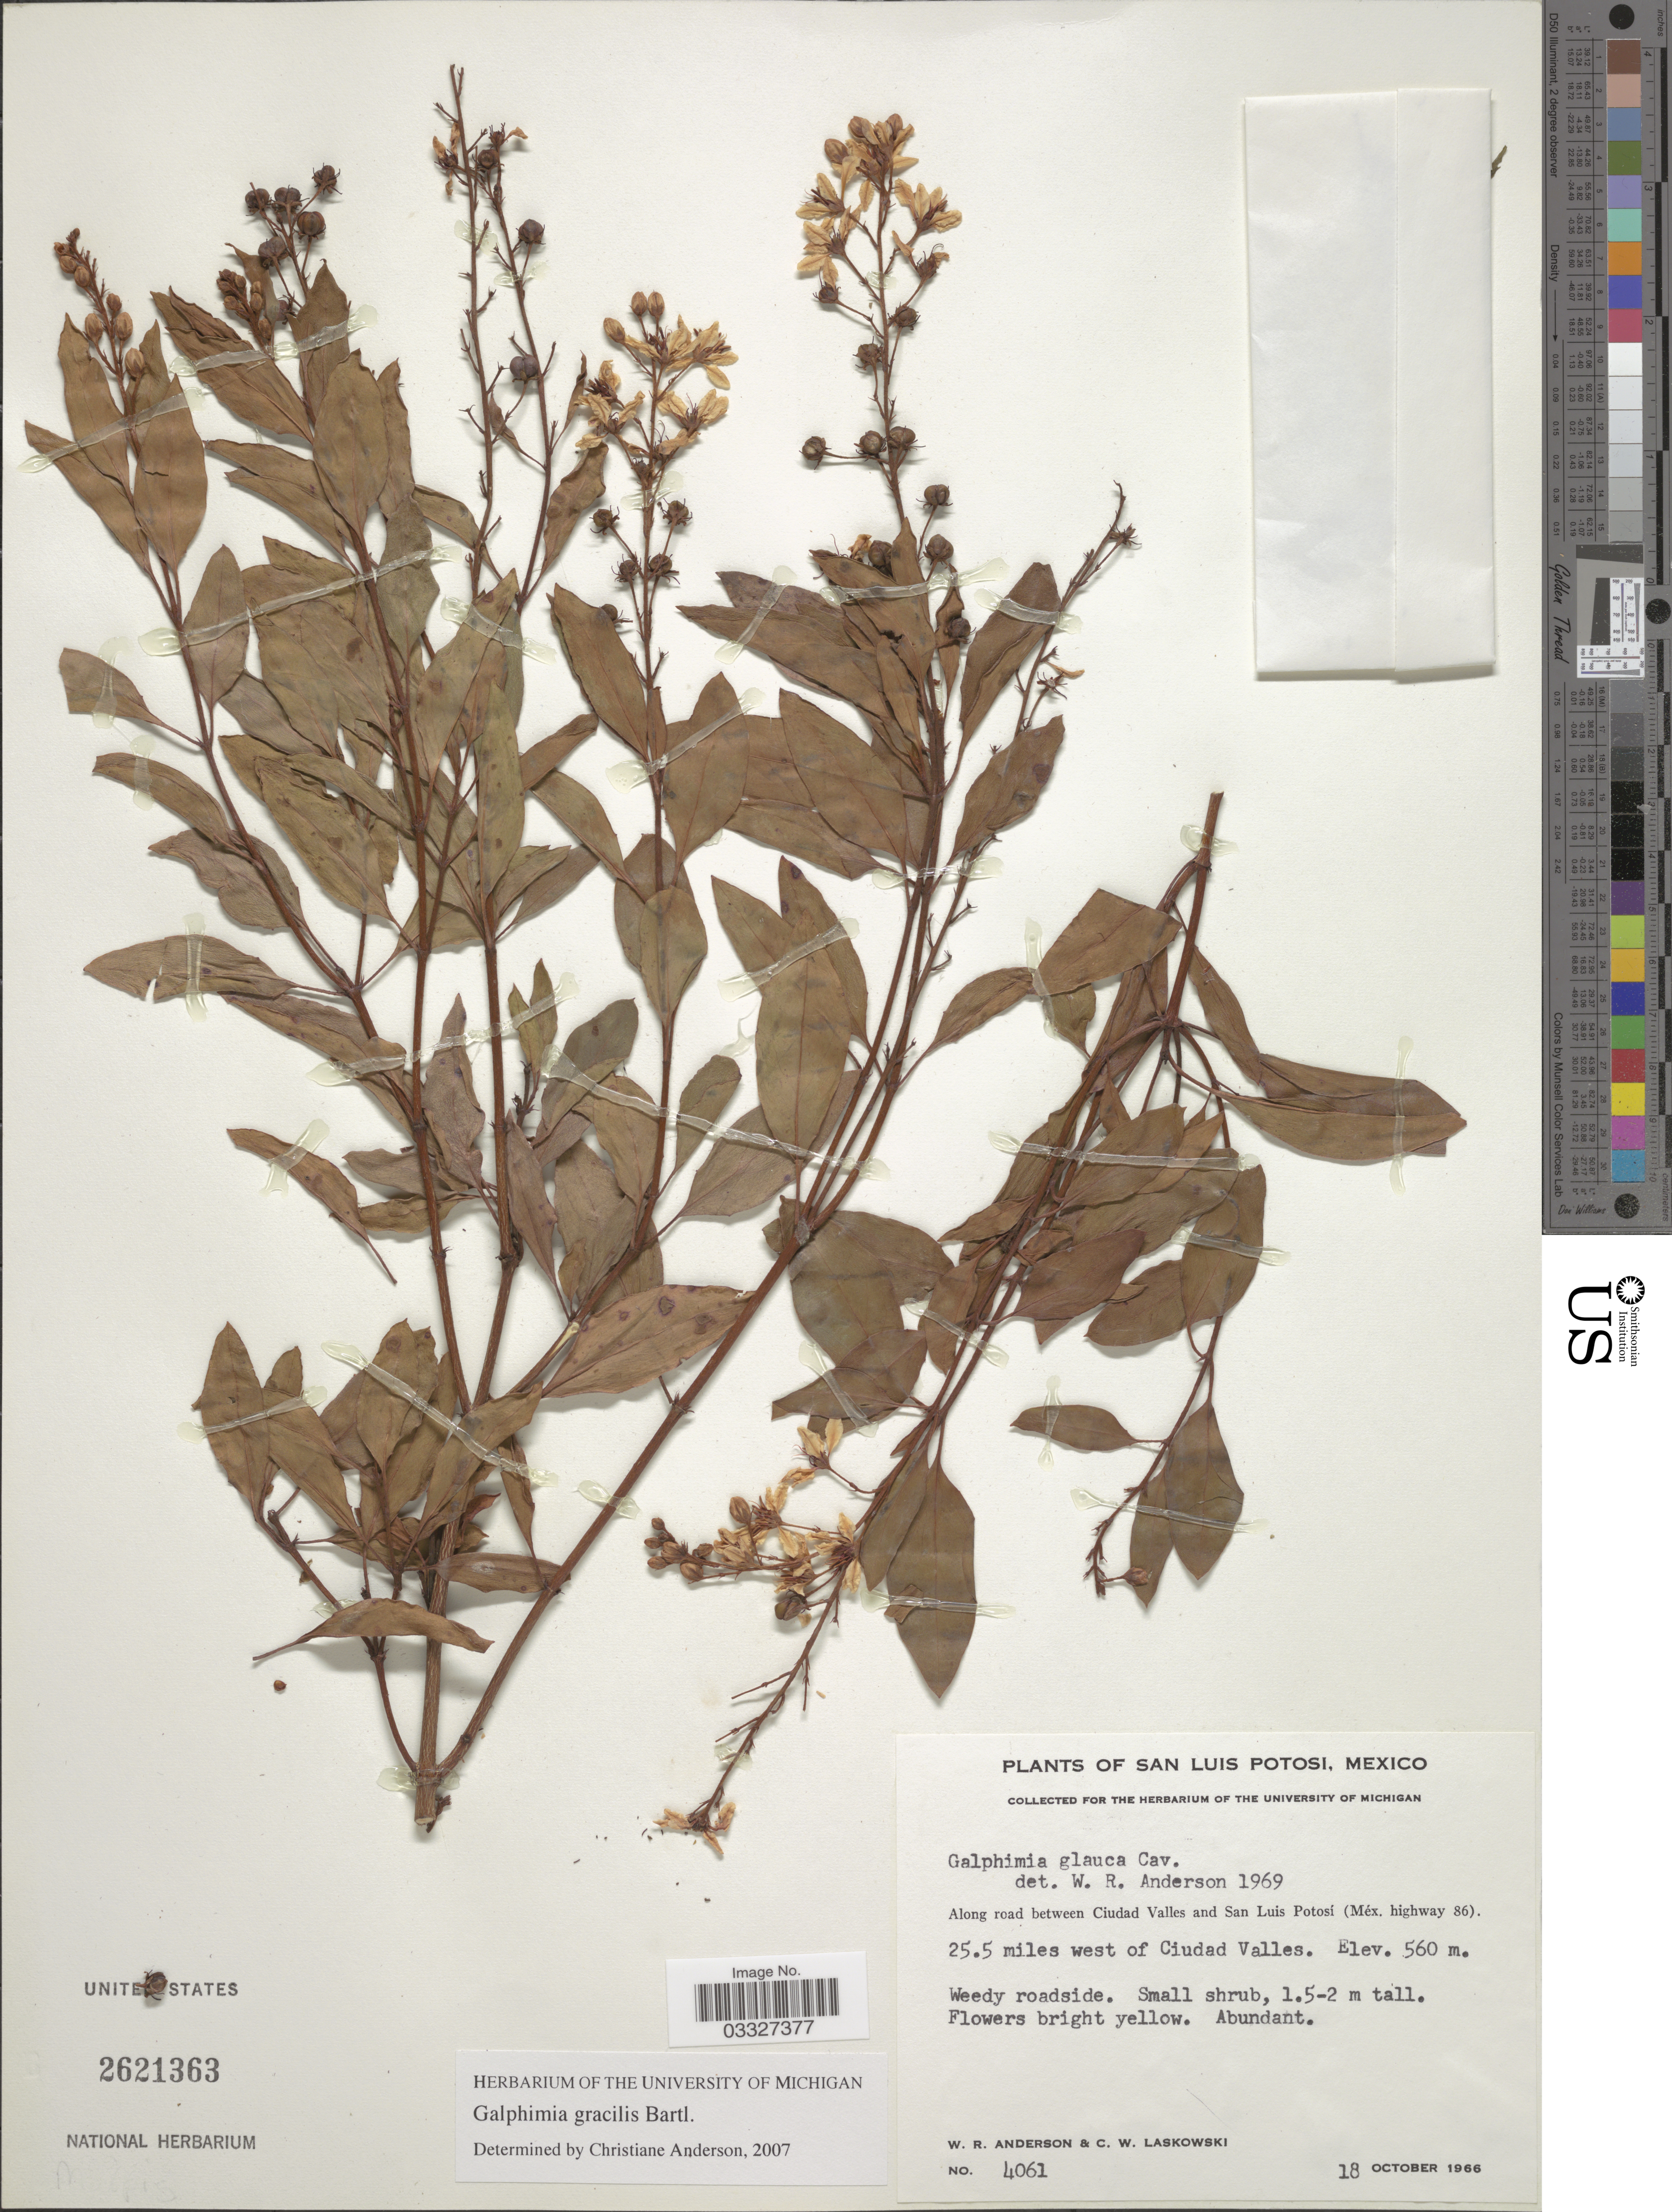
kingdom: Plantae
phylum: Tracheophyta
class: Magnoliopsida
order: Malpighiales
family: Malpighiaceae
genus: Galphimia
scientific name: Galphimia gracilis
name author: Bartl.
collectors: W. Anderson & C. Laskowski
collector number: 4061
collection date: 1966-10-18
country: Mexico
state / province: San Luis Potosí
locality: Along road between Ciudad Valles and San Luis Potosí (Méx. highway 86). 25.5 miles west of Ciudad Valles.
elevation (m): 560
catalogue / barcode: US 2621363